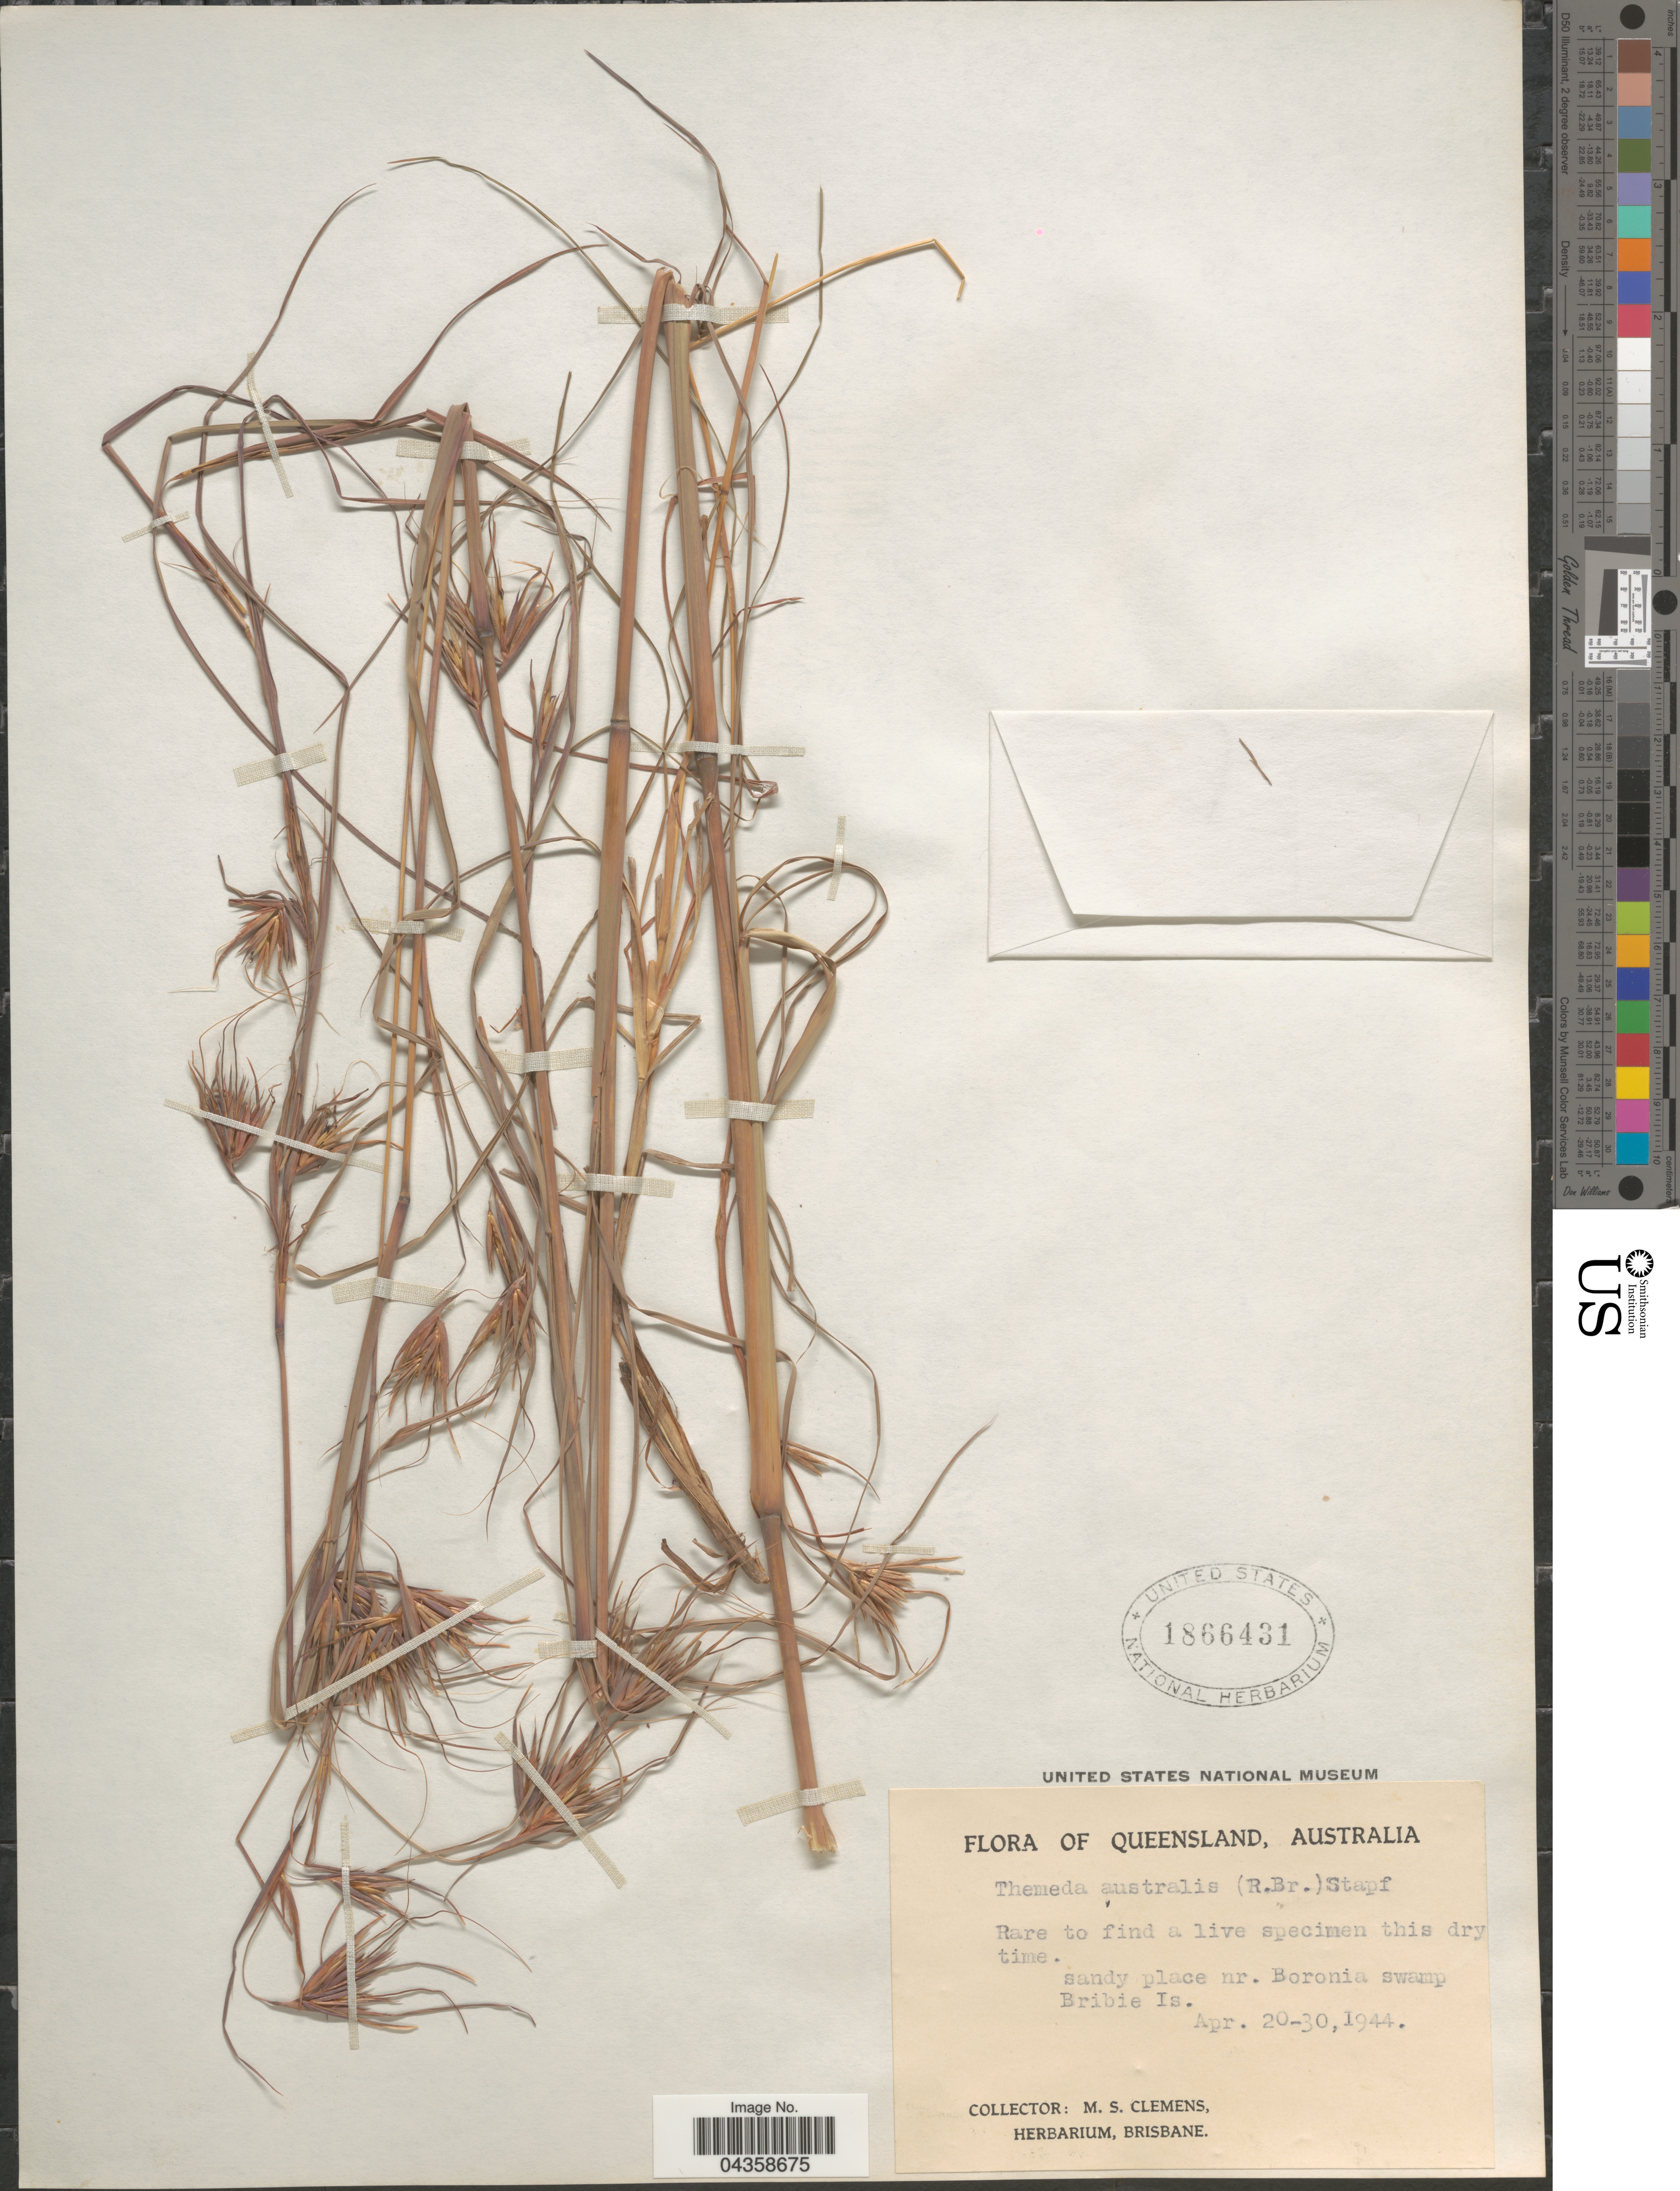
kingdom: Plantae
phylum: Tracheophyta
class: Liliopsida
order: Poales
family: Poaceae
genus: Themeda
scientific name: Themeda triandra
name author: Forssk.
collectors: M. S. Clemens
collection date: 1944-04-20/1944-04-30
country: Australia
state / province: Queensland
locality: Sandy place nr. Boronia swamp Bribie Is.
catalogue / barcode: US 1866431